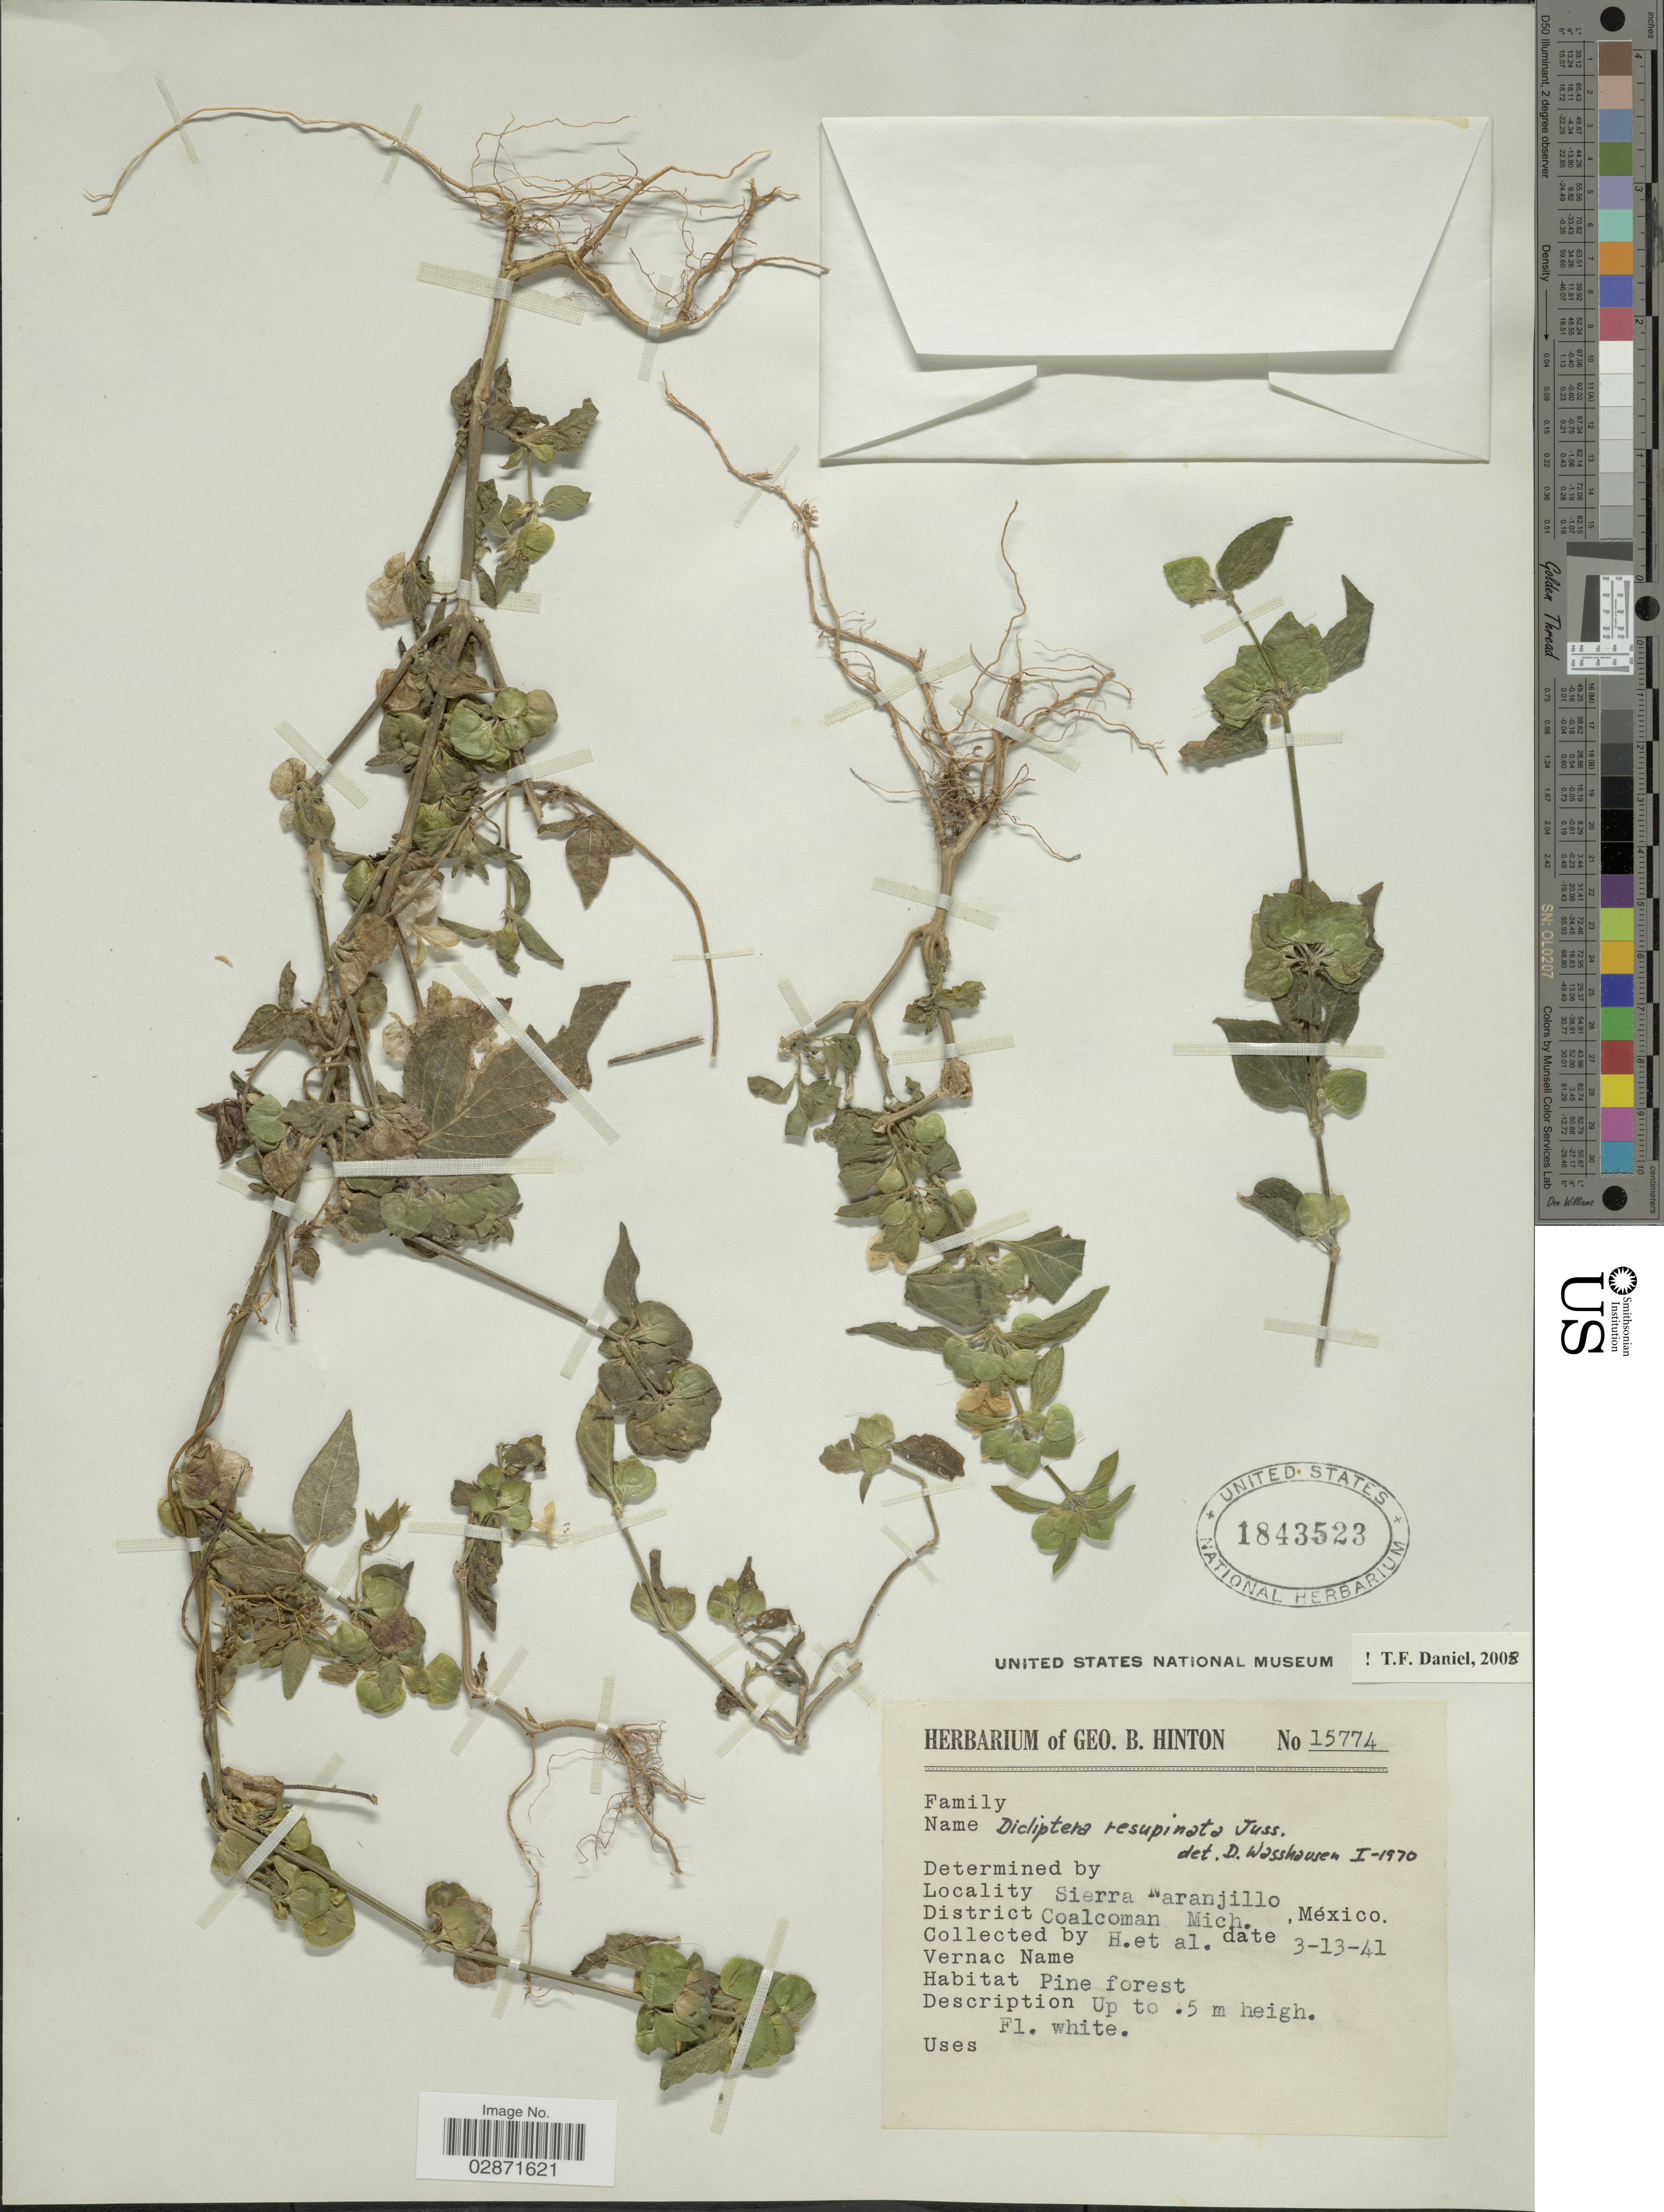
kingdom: Plantae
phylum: Tracheophyta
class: Magnoliopsida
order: Lamiales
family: Acanthaceae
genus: Dicliptera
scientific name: Dicliptera resupinata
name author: (Vahl) Juss.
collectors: G. B. Hinton & et al.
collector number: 15774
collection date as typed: Transcribed d/m/y: 13/3/41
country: Mexico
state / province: Michoacán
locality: Sierra Naranjillo, District Coalcoman Mich., México.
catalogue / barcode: US 1843523